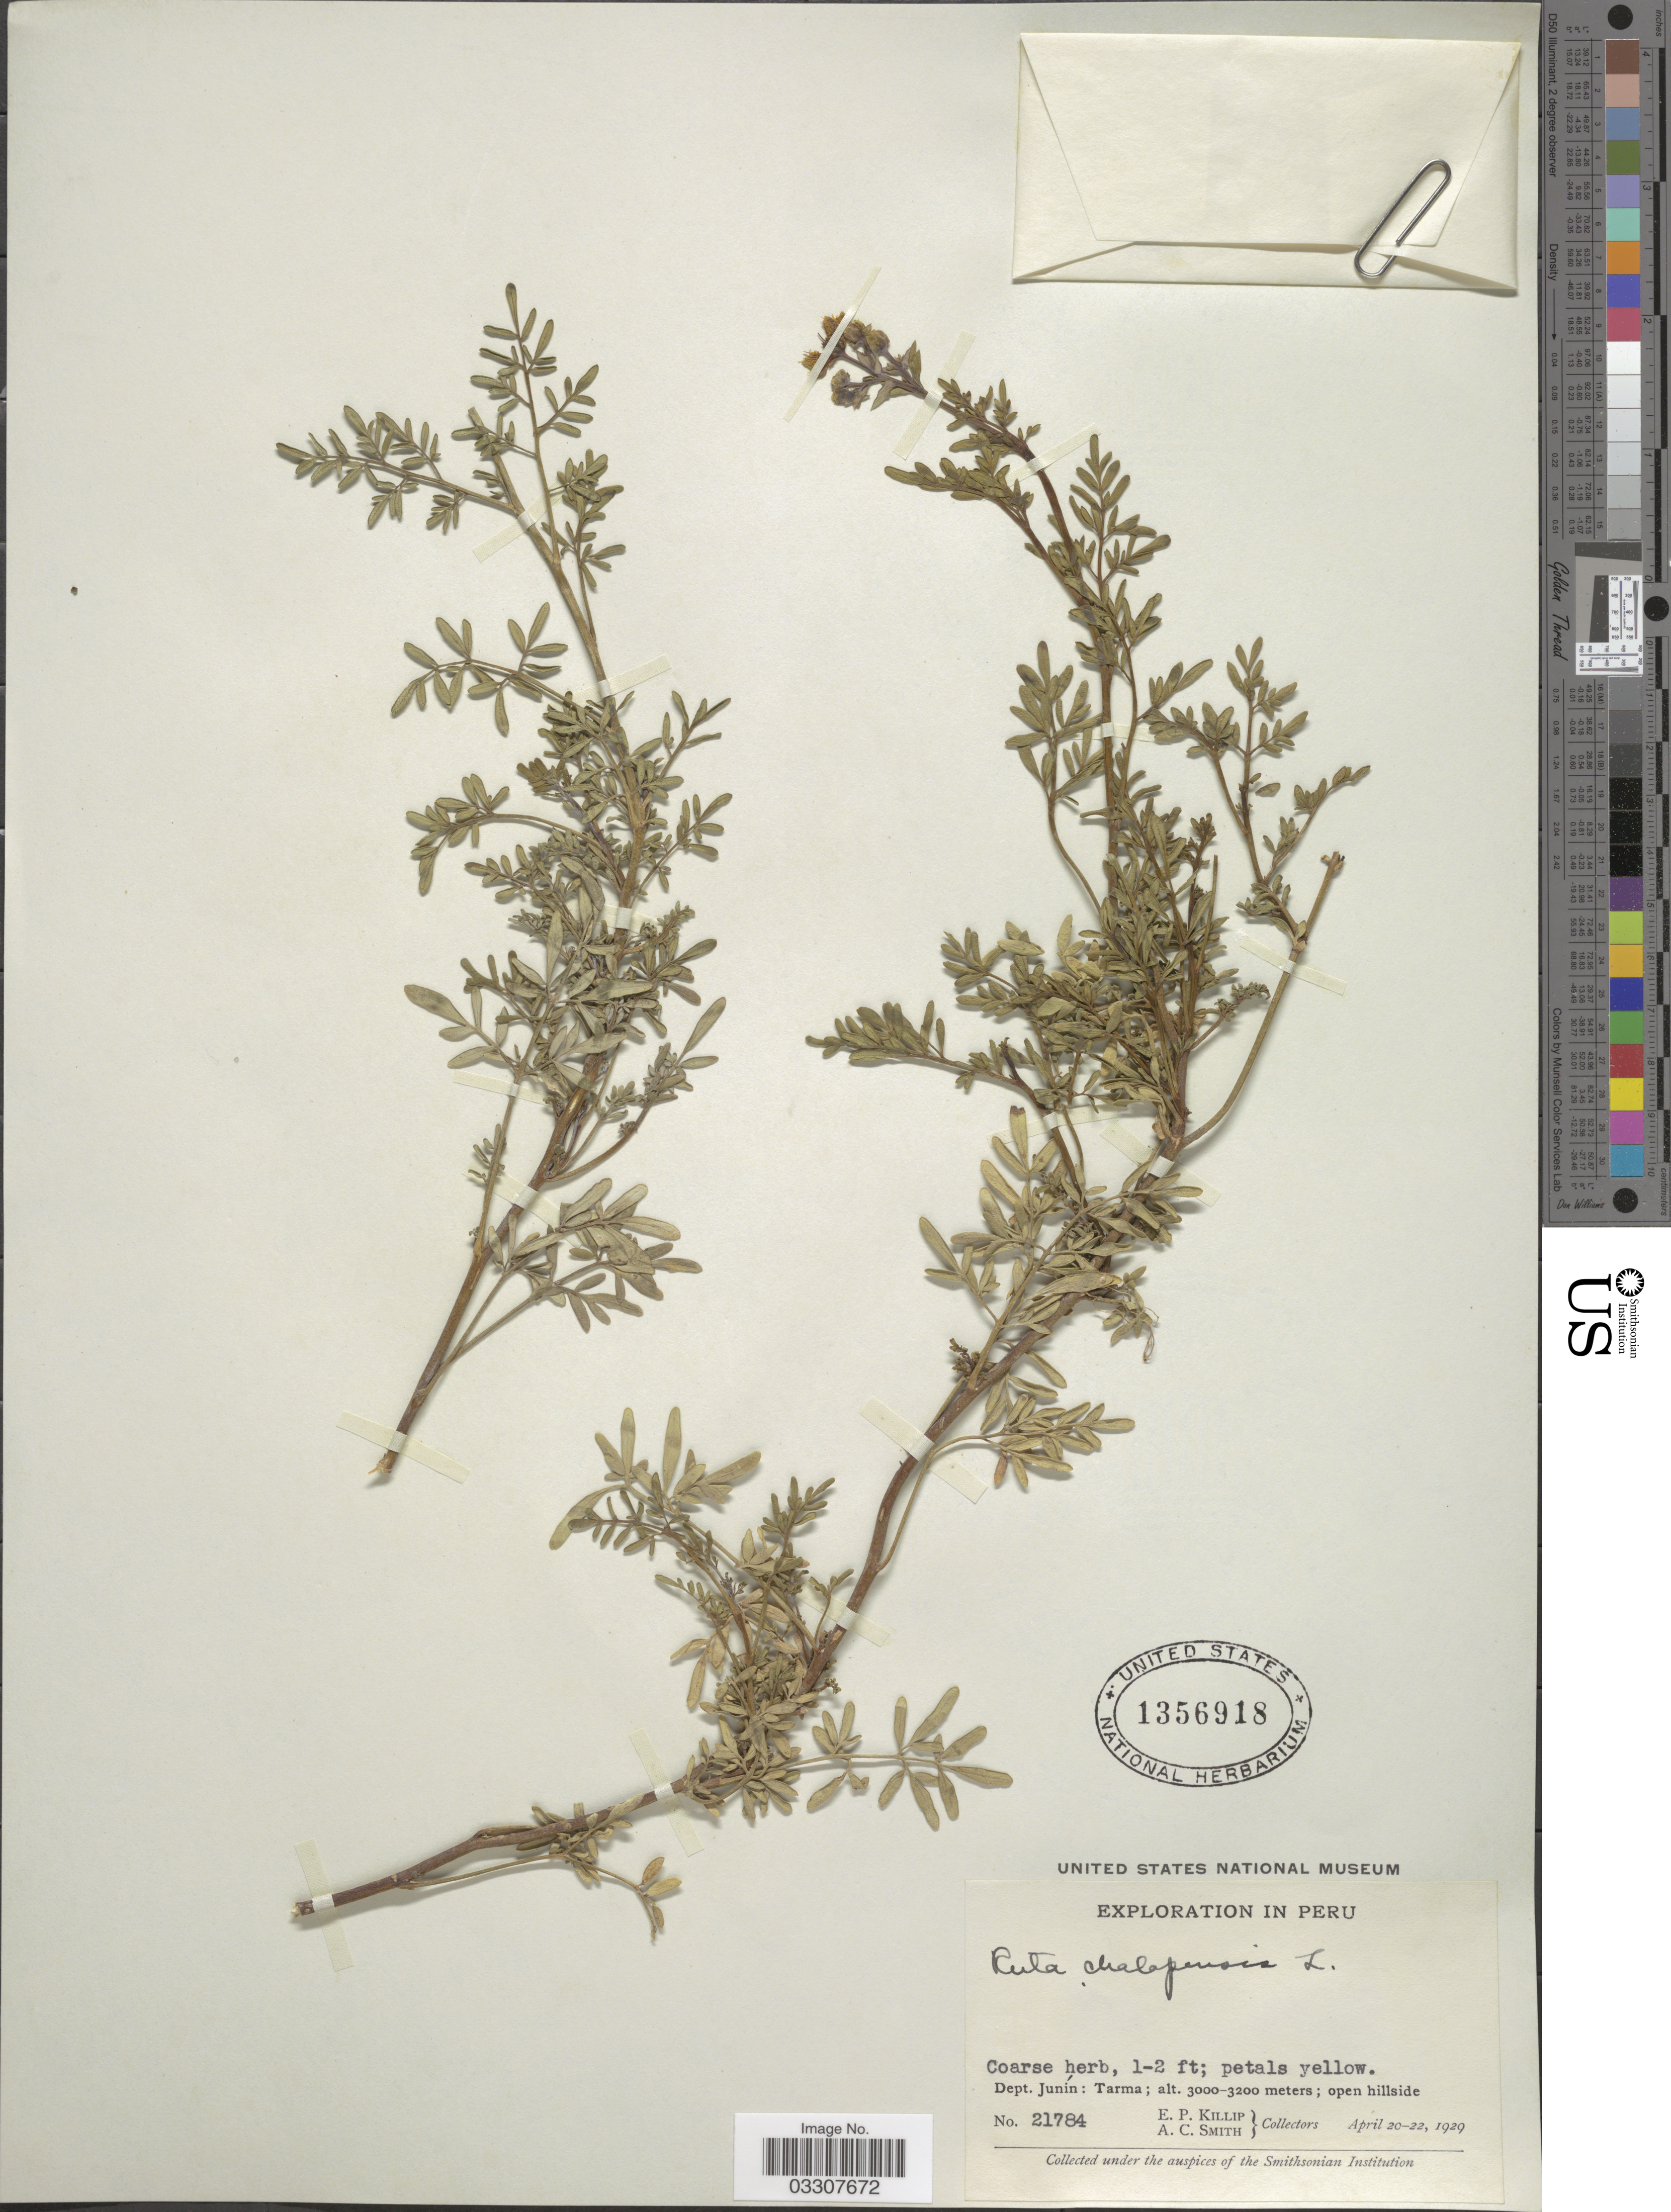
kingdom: Plantae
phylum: Tracheophyta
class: Magnoliopsida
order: Sapindales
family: Rutaceae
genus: Ruta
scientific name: Ruta chalepensis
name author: L.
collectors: E. P. Killip & A. C. Smith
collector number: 21784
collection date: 1929-04-20/1929-04-22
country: Peru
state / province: Junín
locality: Dept. Junín: Tarma.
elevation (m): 3000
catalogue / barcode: US 1356918